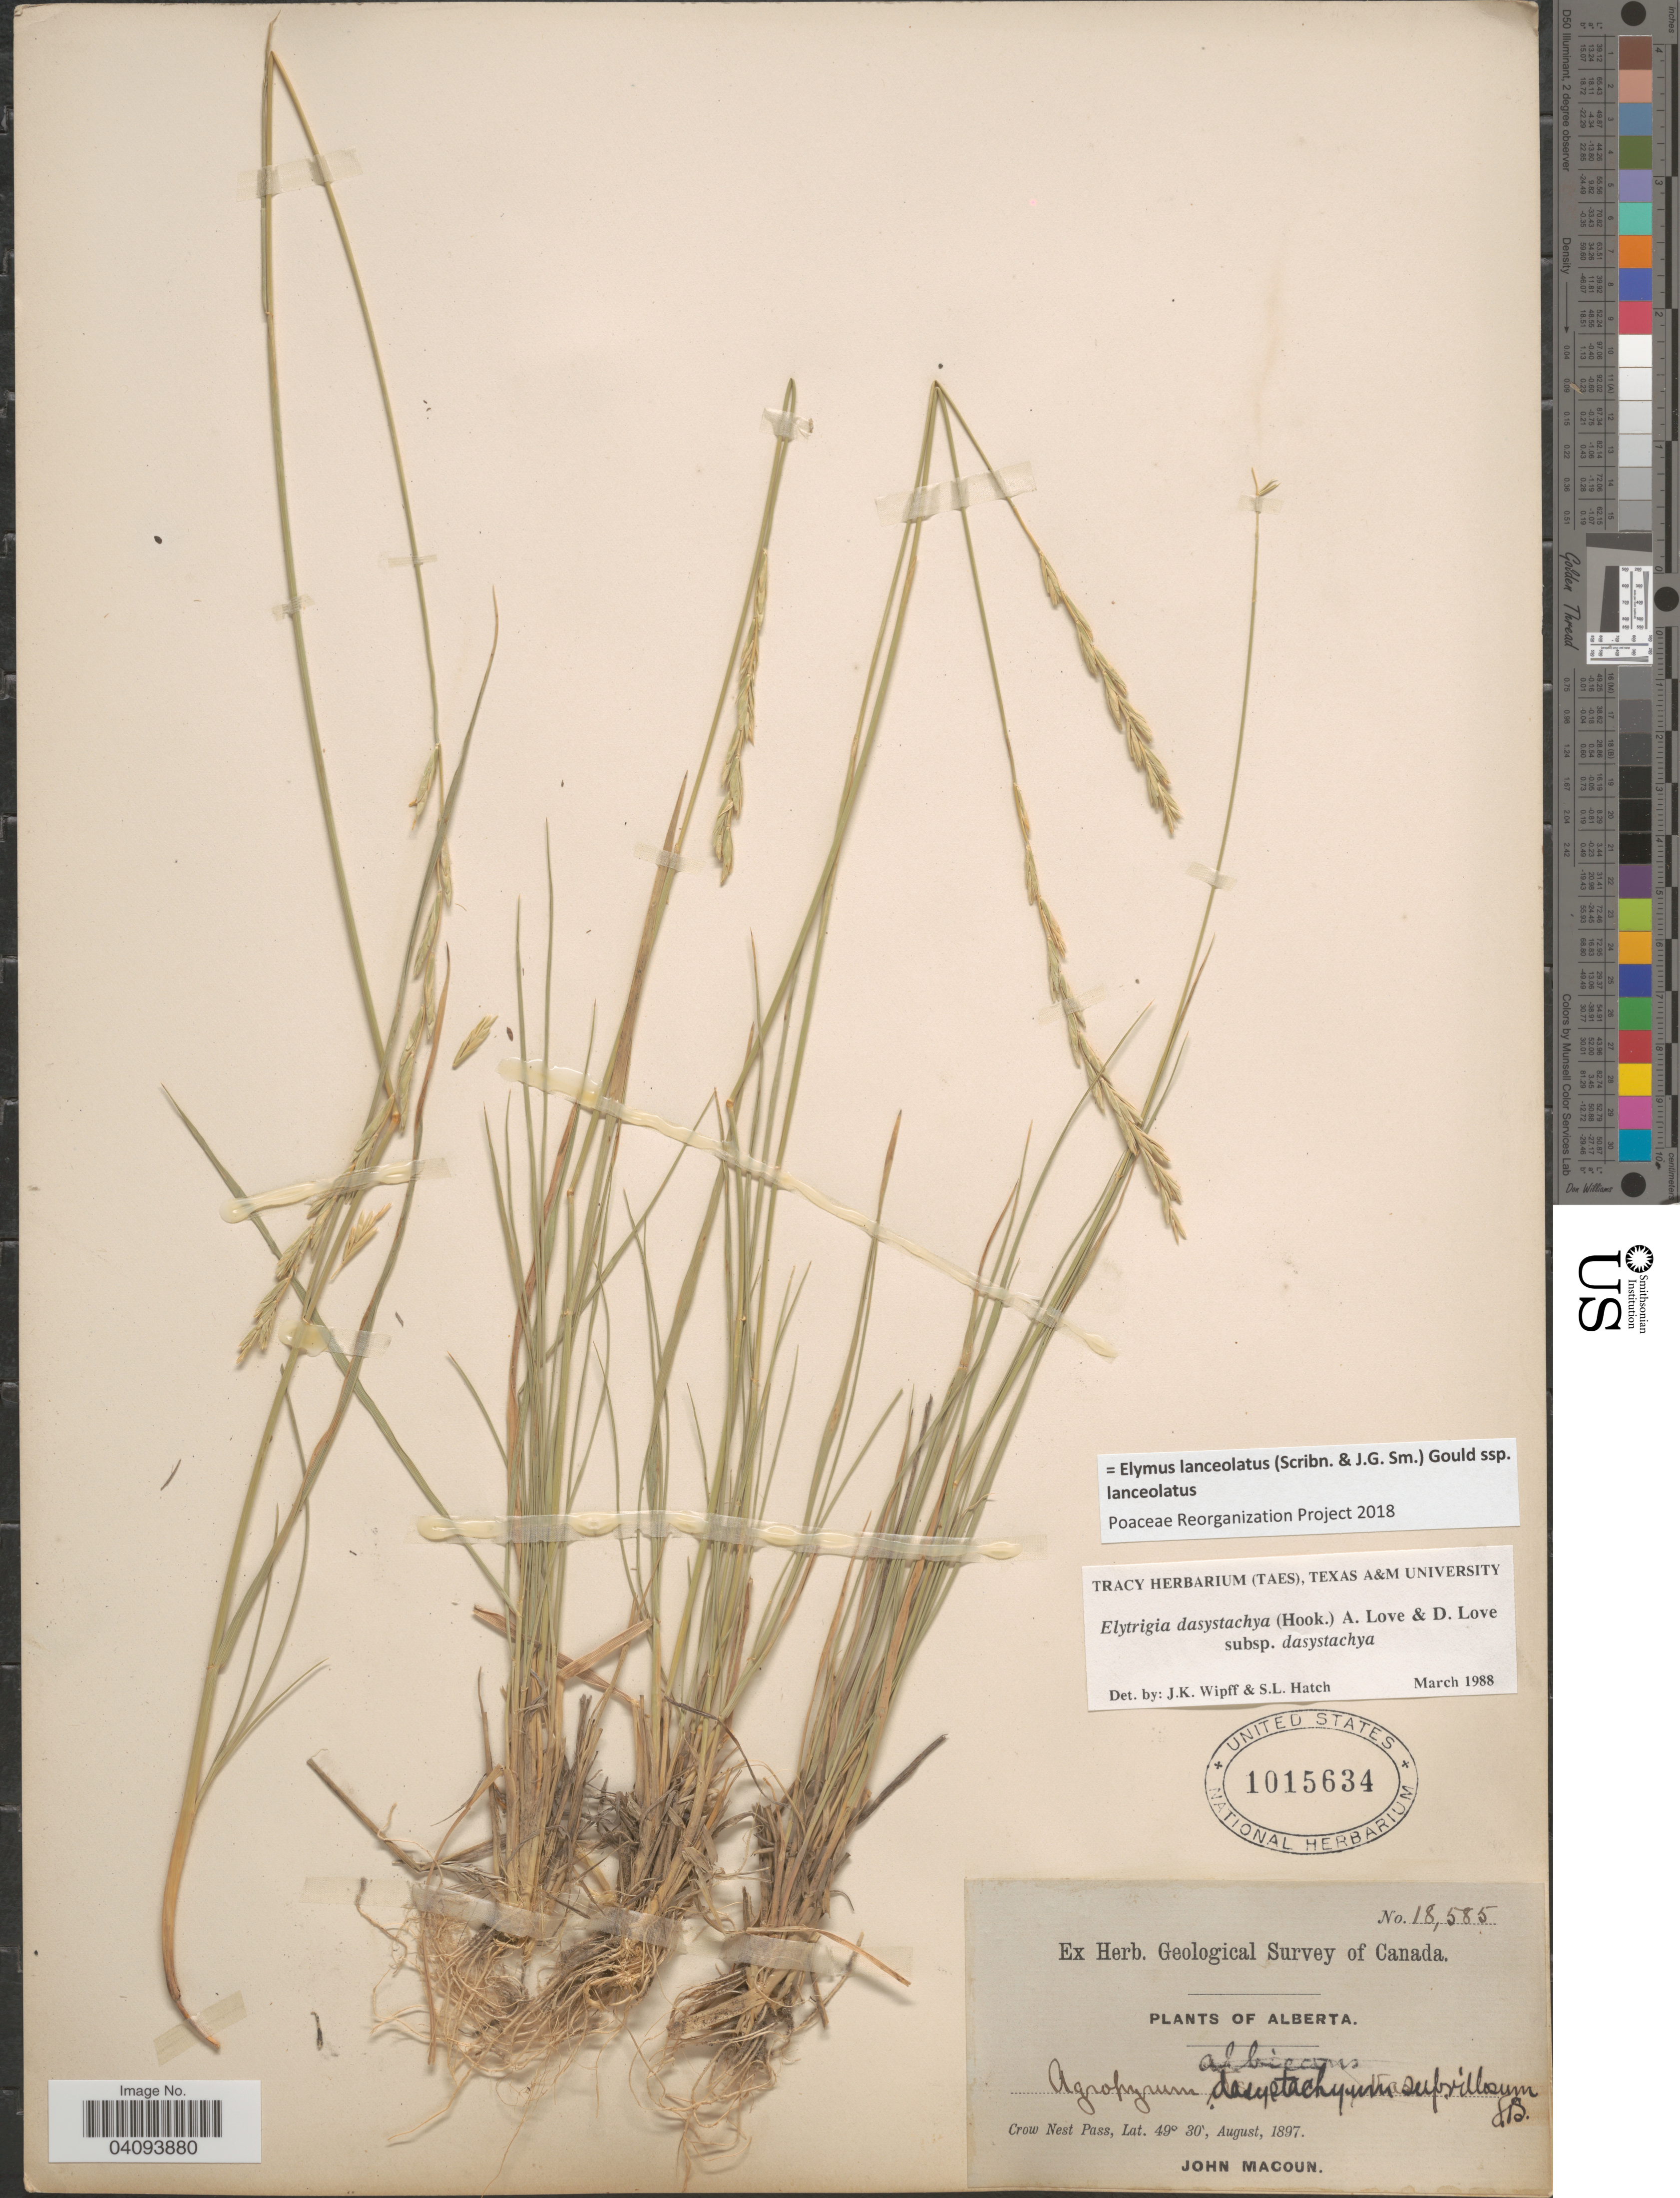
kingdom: Plantae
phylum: Tracheophyta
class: Liliopsida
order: Poales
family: Poaceae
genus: Elymus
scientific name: Elymus lanceolatus subsp. lanceolatus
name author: (Scribn. & J.G. Sm.) Gould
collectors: J. Macoun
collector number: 18585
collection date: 1897-08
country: Canada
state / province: Alberta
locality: Geological Survey of Canada. Crow Nest Pass.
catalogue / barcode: US 1015634